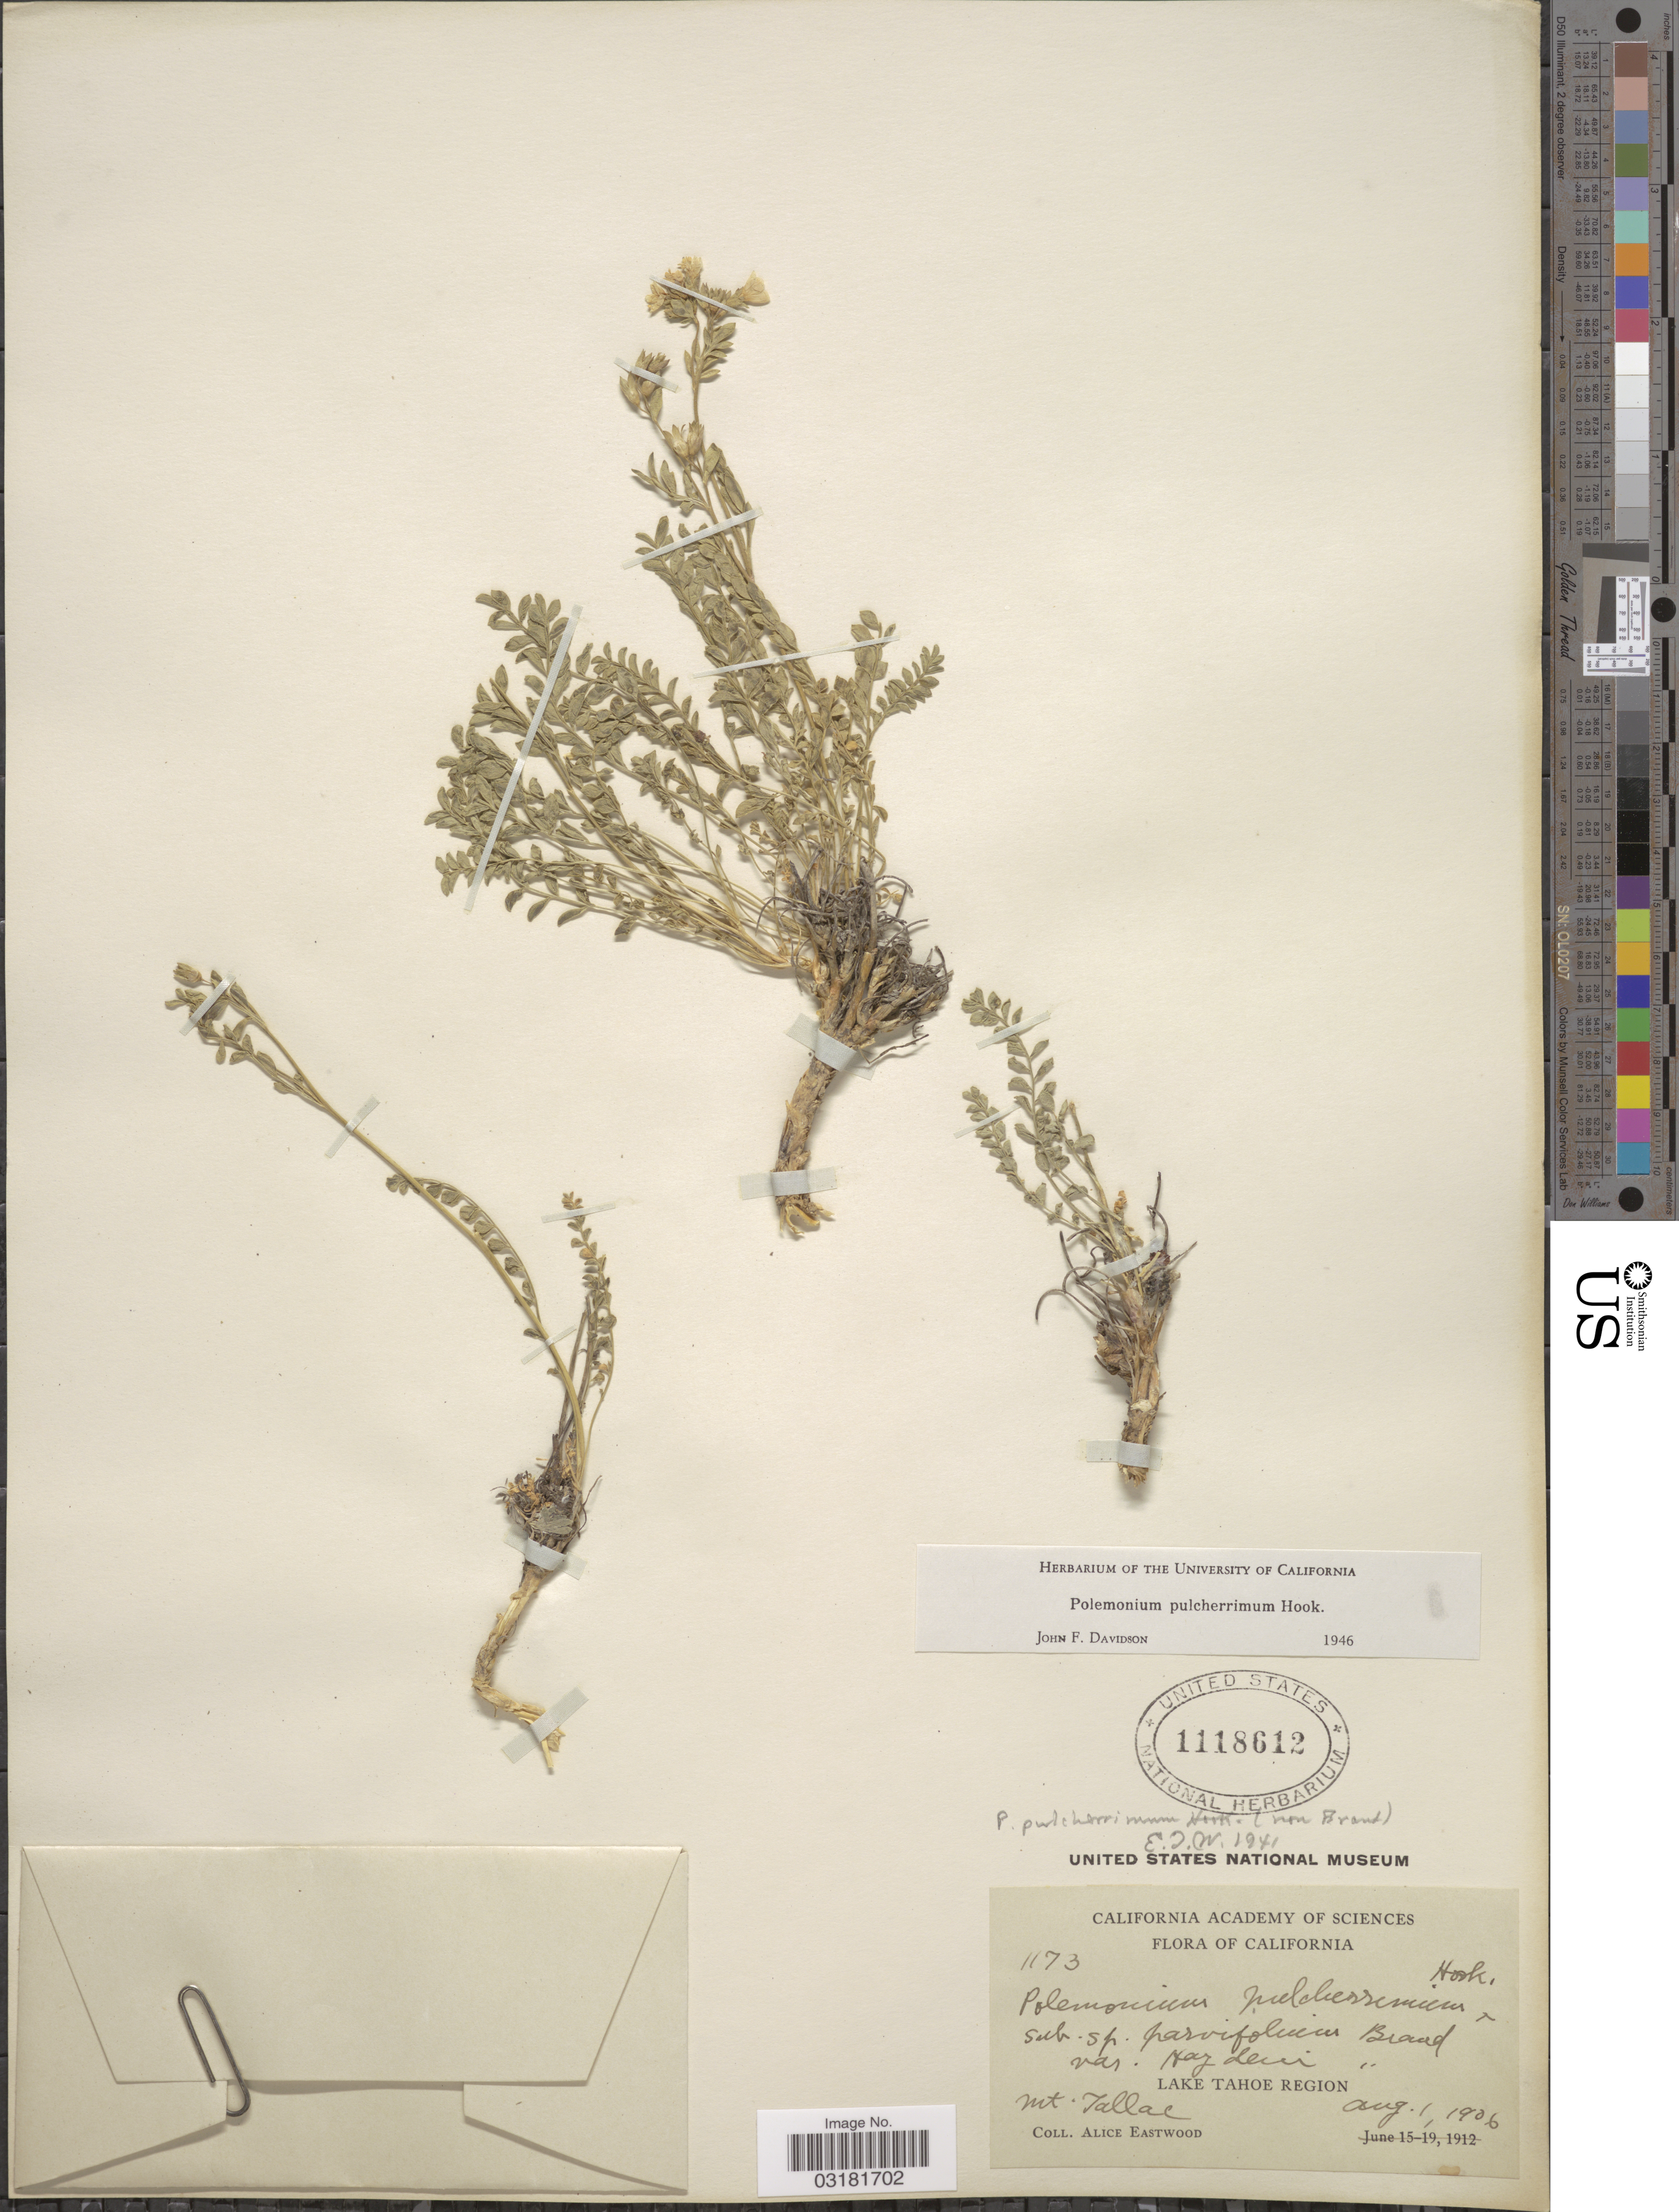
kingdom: Plantae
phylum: Tracheophyta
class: Magnoliopsida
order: Ericales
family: Polemoniaceae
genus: Polemonium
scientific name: Polemonium pulcherrimum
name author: Hook.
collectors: A. Eastwood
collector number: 1173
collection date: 1906-08-01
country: United States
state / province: California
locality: Lake Tahoe Region. Mt. Tallac.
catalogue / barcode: US 1118612